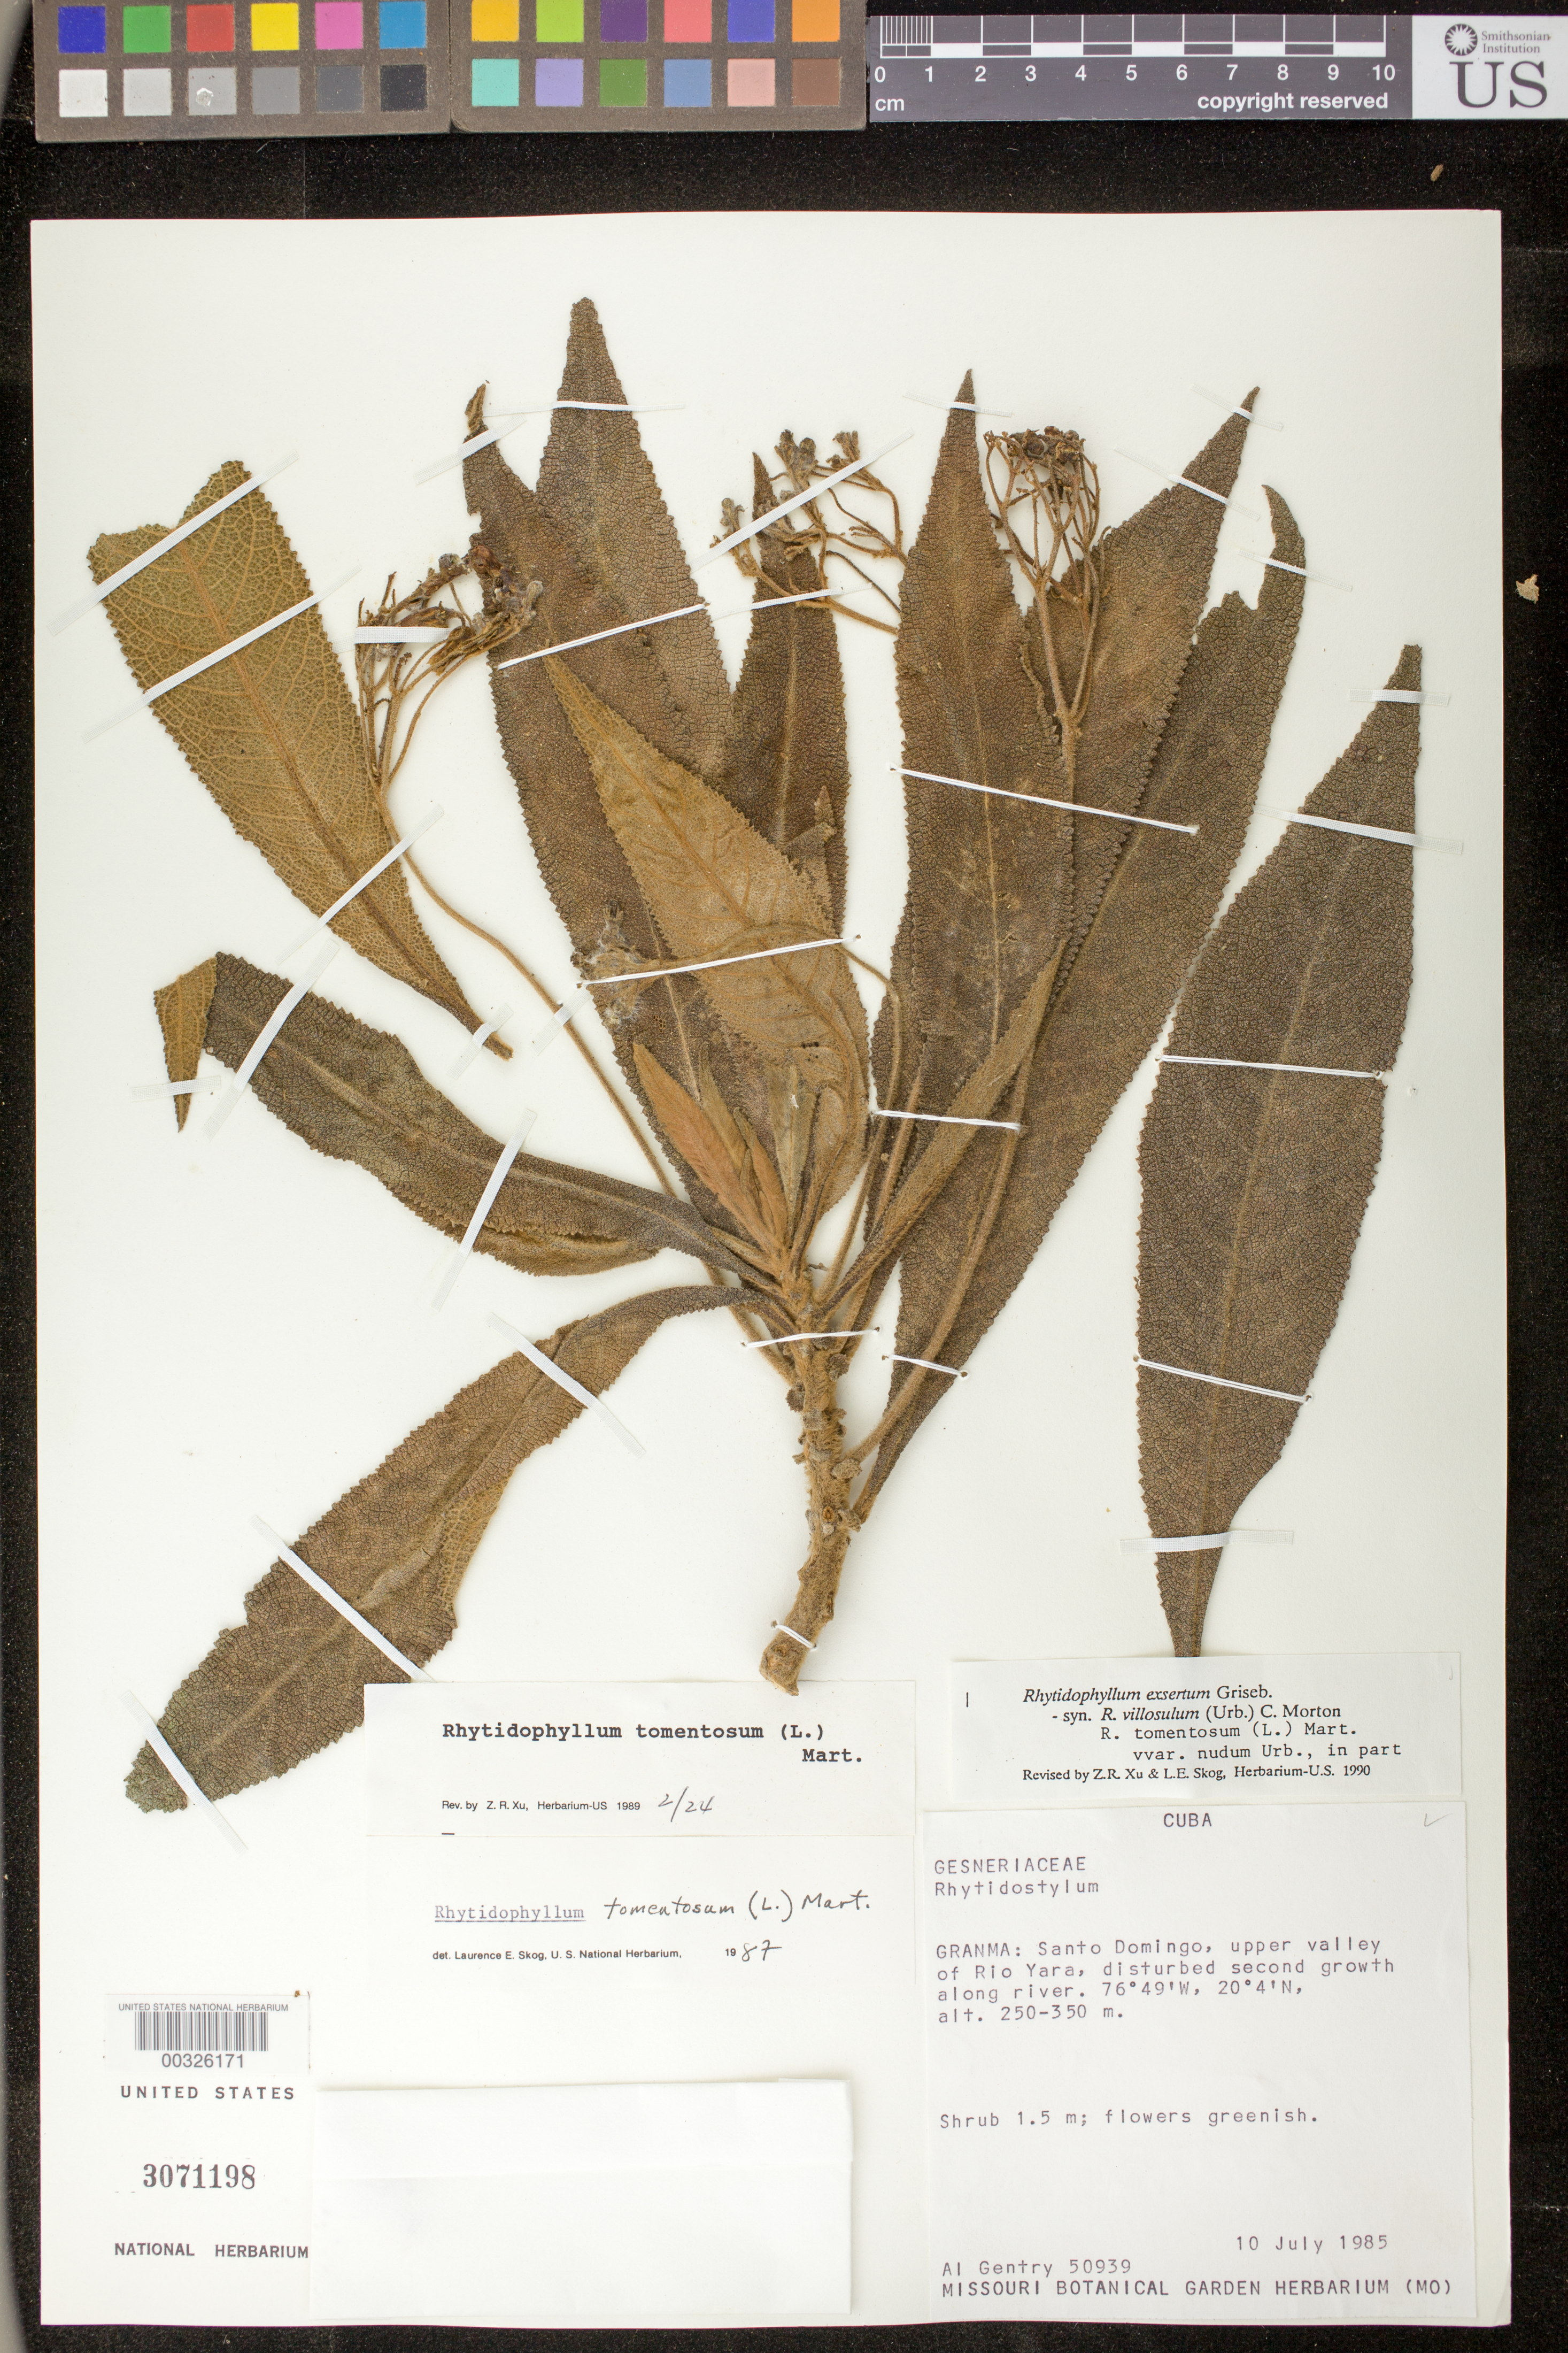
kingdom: Plantae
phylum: Tracheophyta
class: Magnoliopsida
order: Lamiales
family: Gesneriaceae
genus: Rhytidophyllum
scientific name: Rhytidophyllum exsertum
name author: Griseb.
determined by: Skog, Laurence E.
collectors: A. H. Gentry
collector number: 50939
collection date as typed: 10 Jul 1985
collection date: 1985-07-10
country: Cuba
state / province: Granma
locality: Granma: Santo Domingo, upper valley of Rio Yara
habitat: Disturbed second growth along river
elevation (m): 250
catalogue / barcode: US 3071198